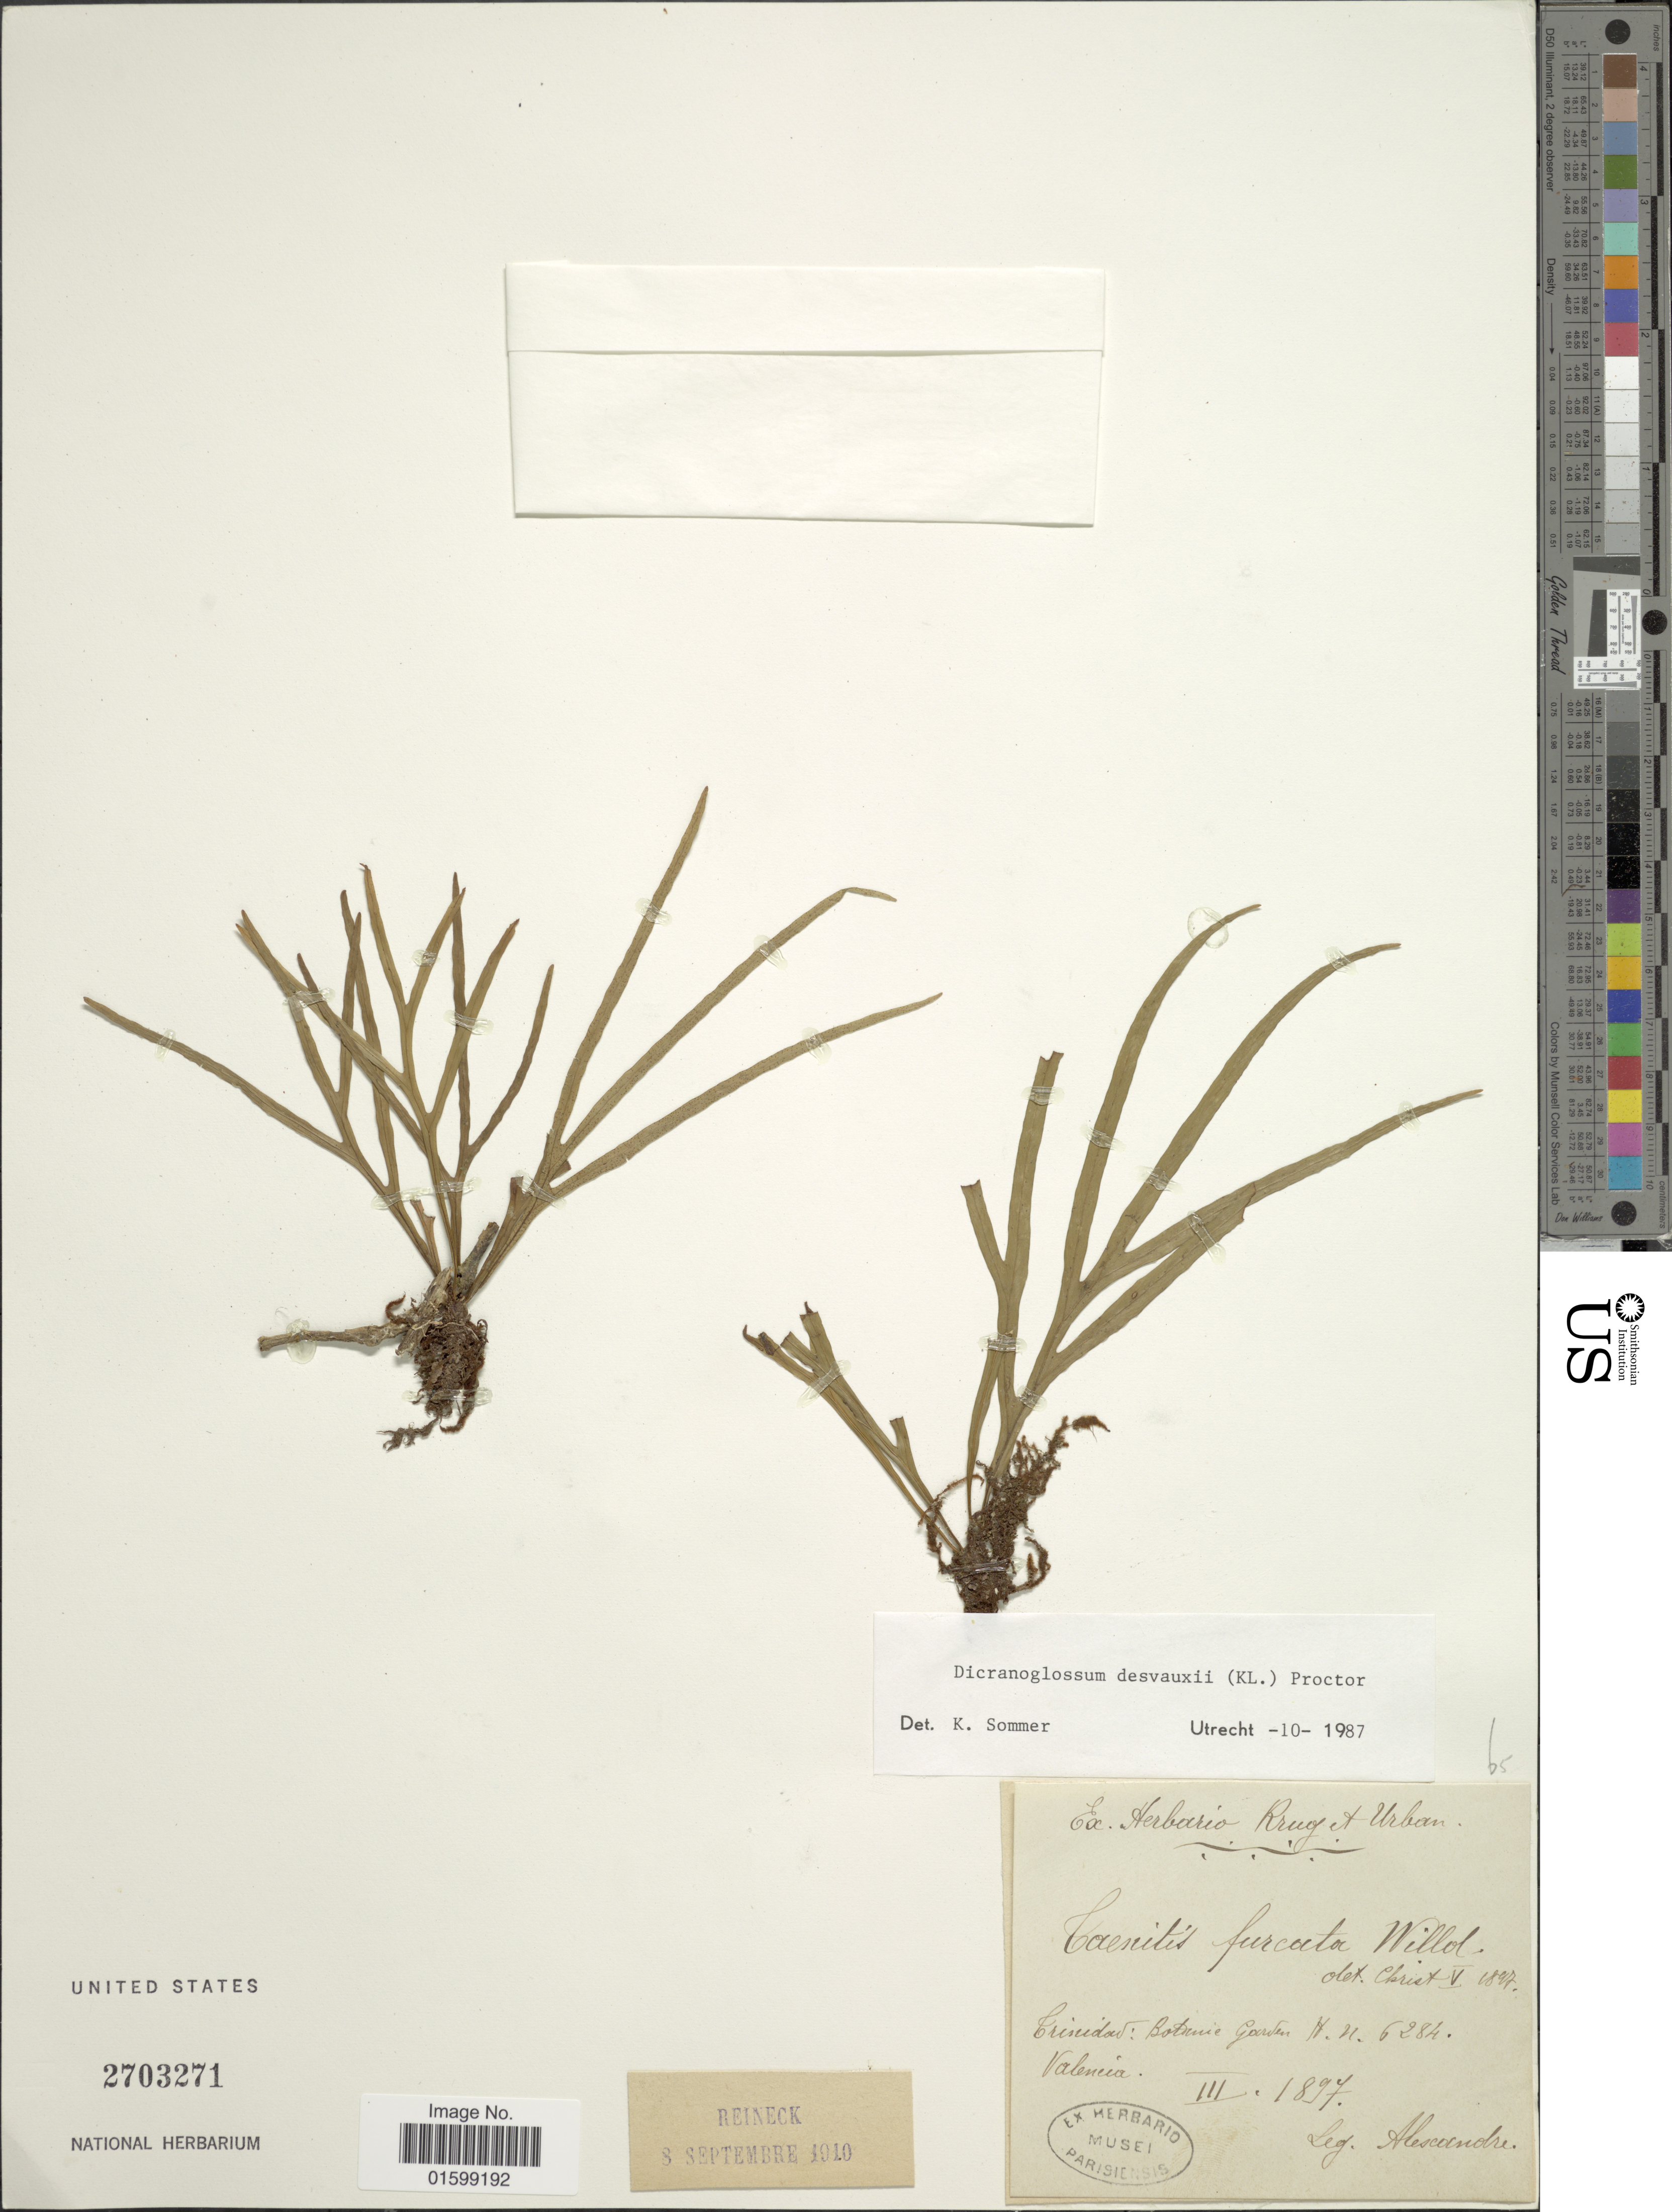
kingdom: Plantae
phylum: Tracheophyta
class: Polypodiopsida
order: Polypodiales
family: Polypodiaceae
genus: Pleopeltis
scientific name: Pleopeltis desvauxii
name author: (Klotzsch) Salino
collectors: Alexandre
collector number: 6284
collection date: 1897-03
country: Trinidad and Tobago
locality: Trinidad Valencia: Botnic Garden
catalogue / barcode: US 2703271